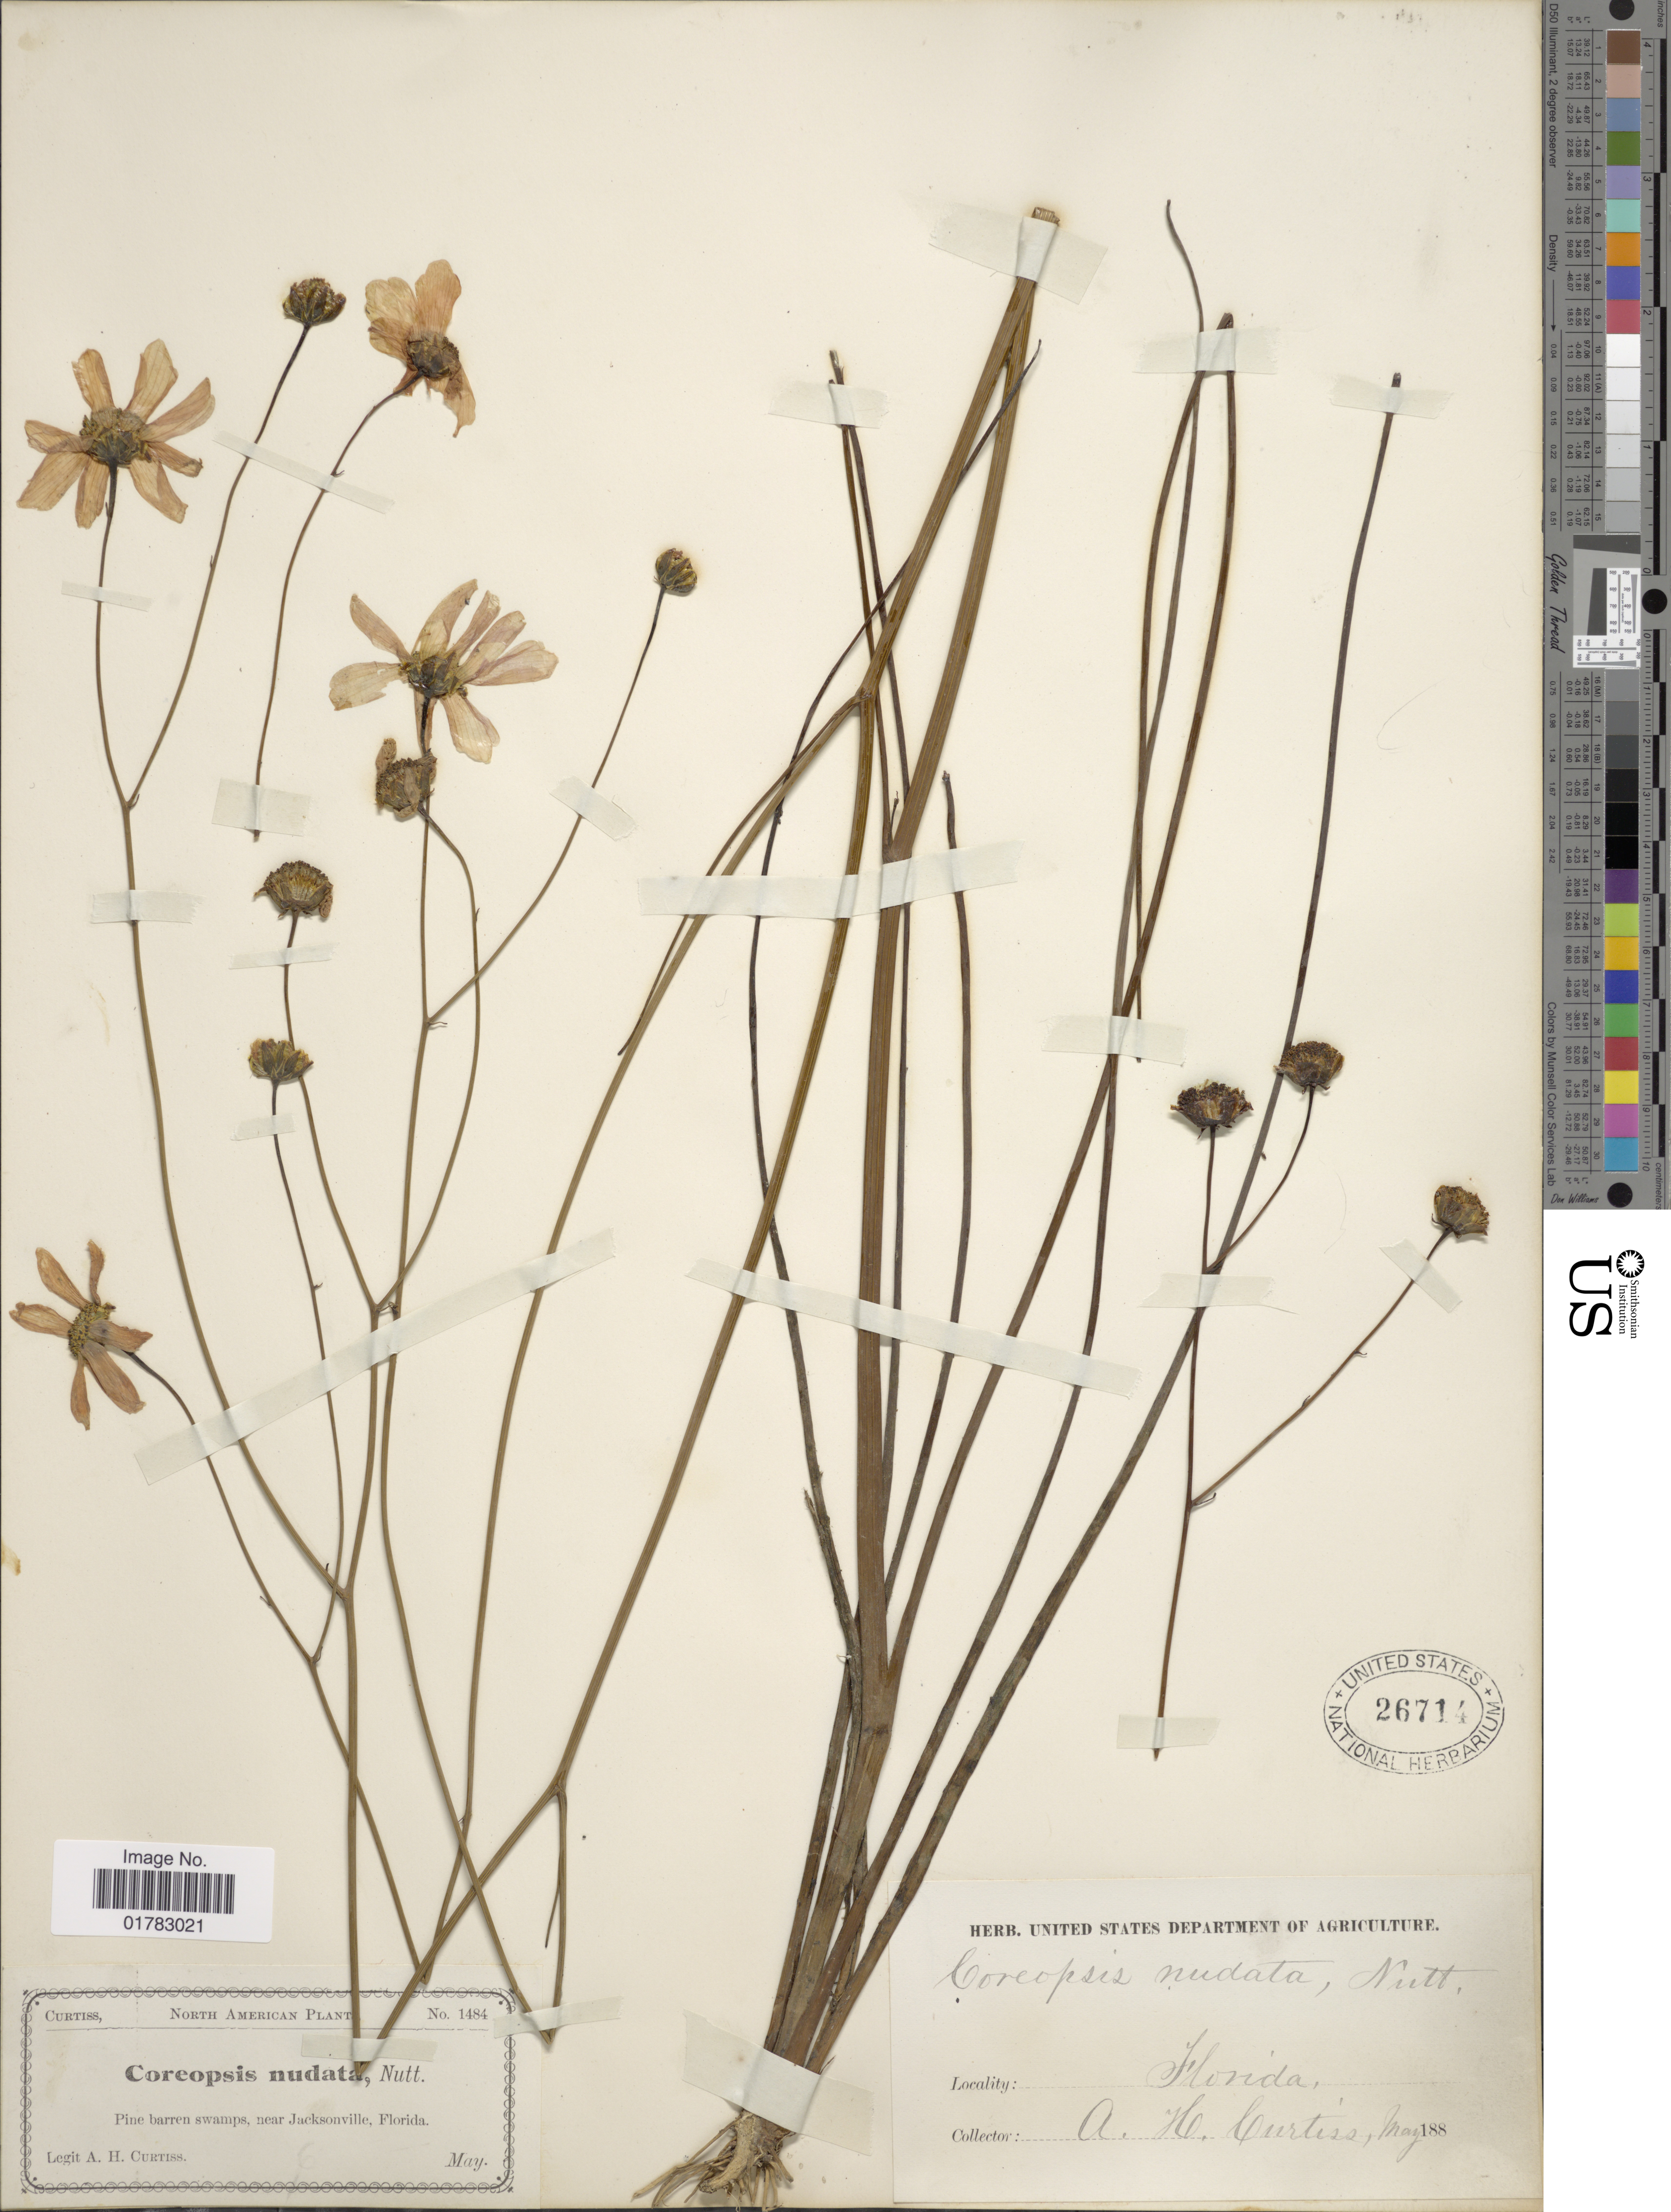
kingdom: Plantae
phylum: Tracheophyta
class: Magnoliopsida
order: Asterales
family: Asteraceae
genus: Coreopsis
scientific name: Coreopsis nudatus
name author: Nutt.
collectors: A. H. Curtiss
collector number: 1484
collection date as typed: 188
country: United States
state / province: Florida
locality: North America, pine barren swamps, near Jacksonville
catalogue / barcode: US 26714